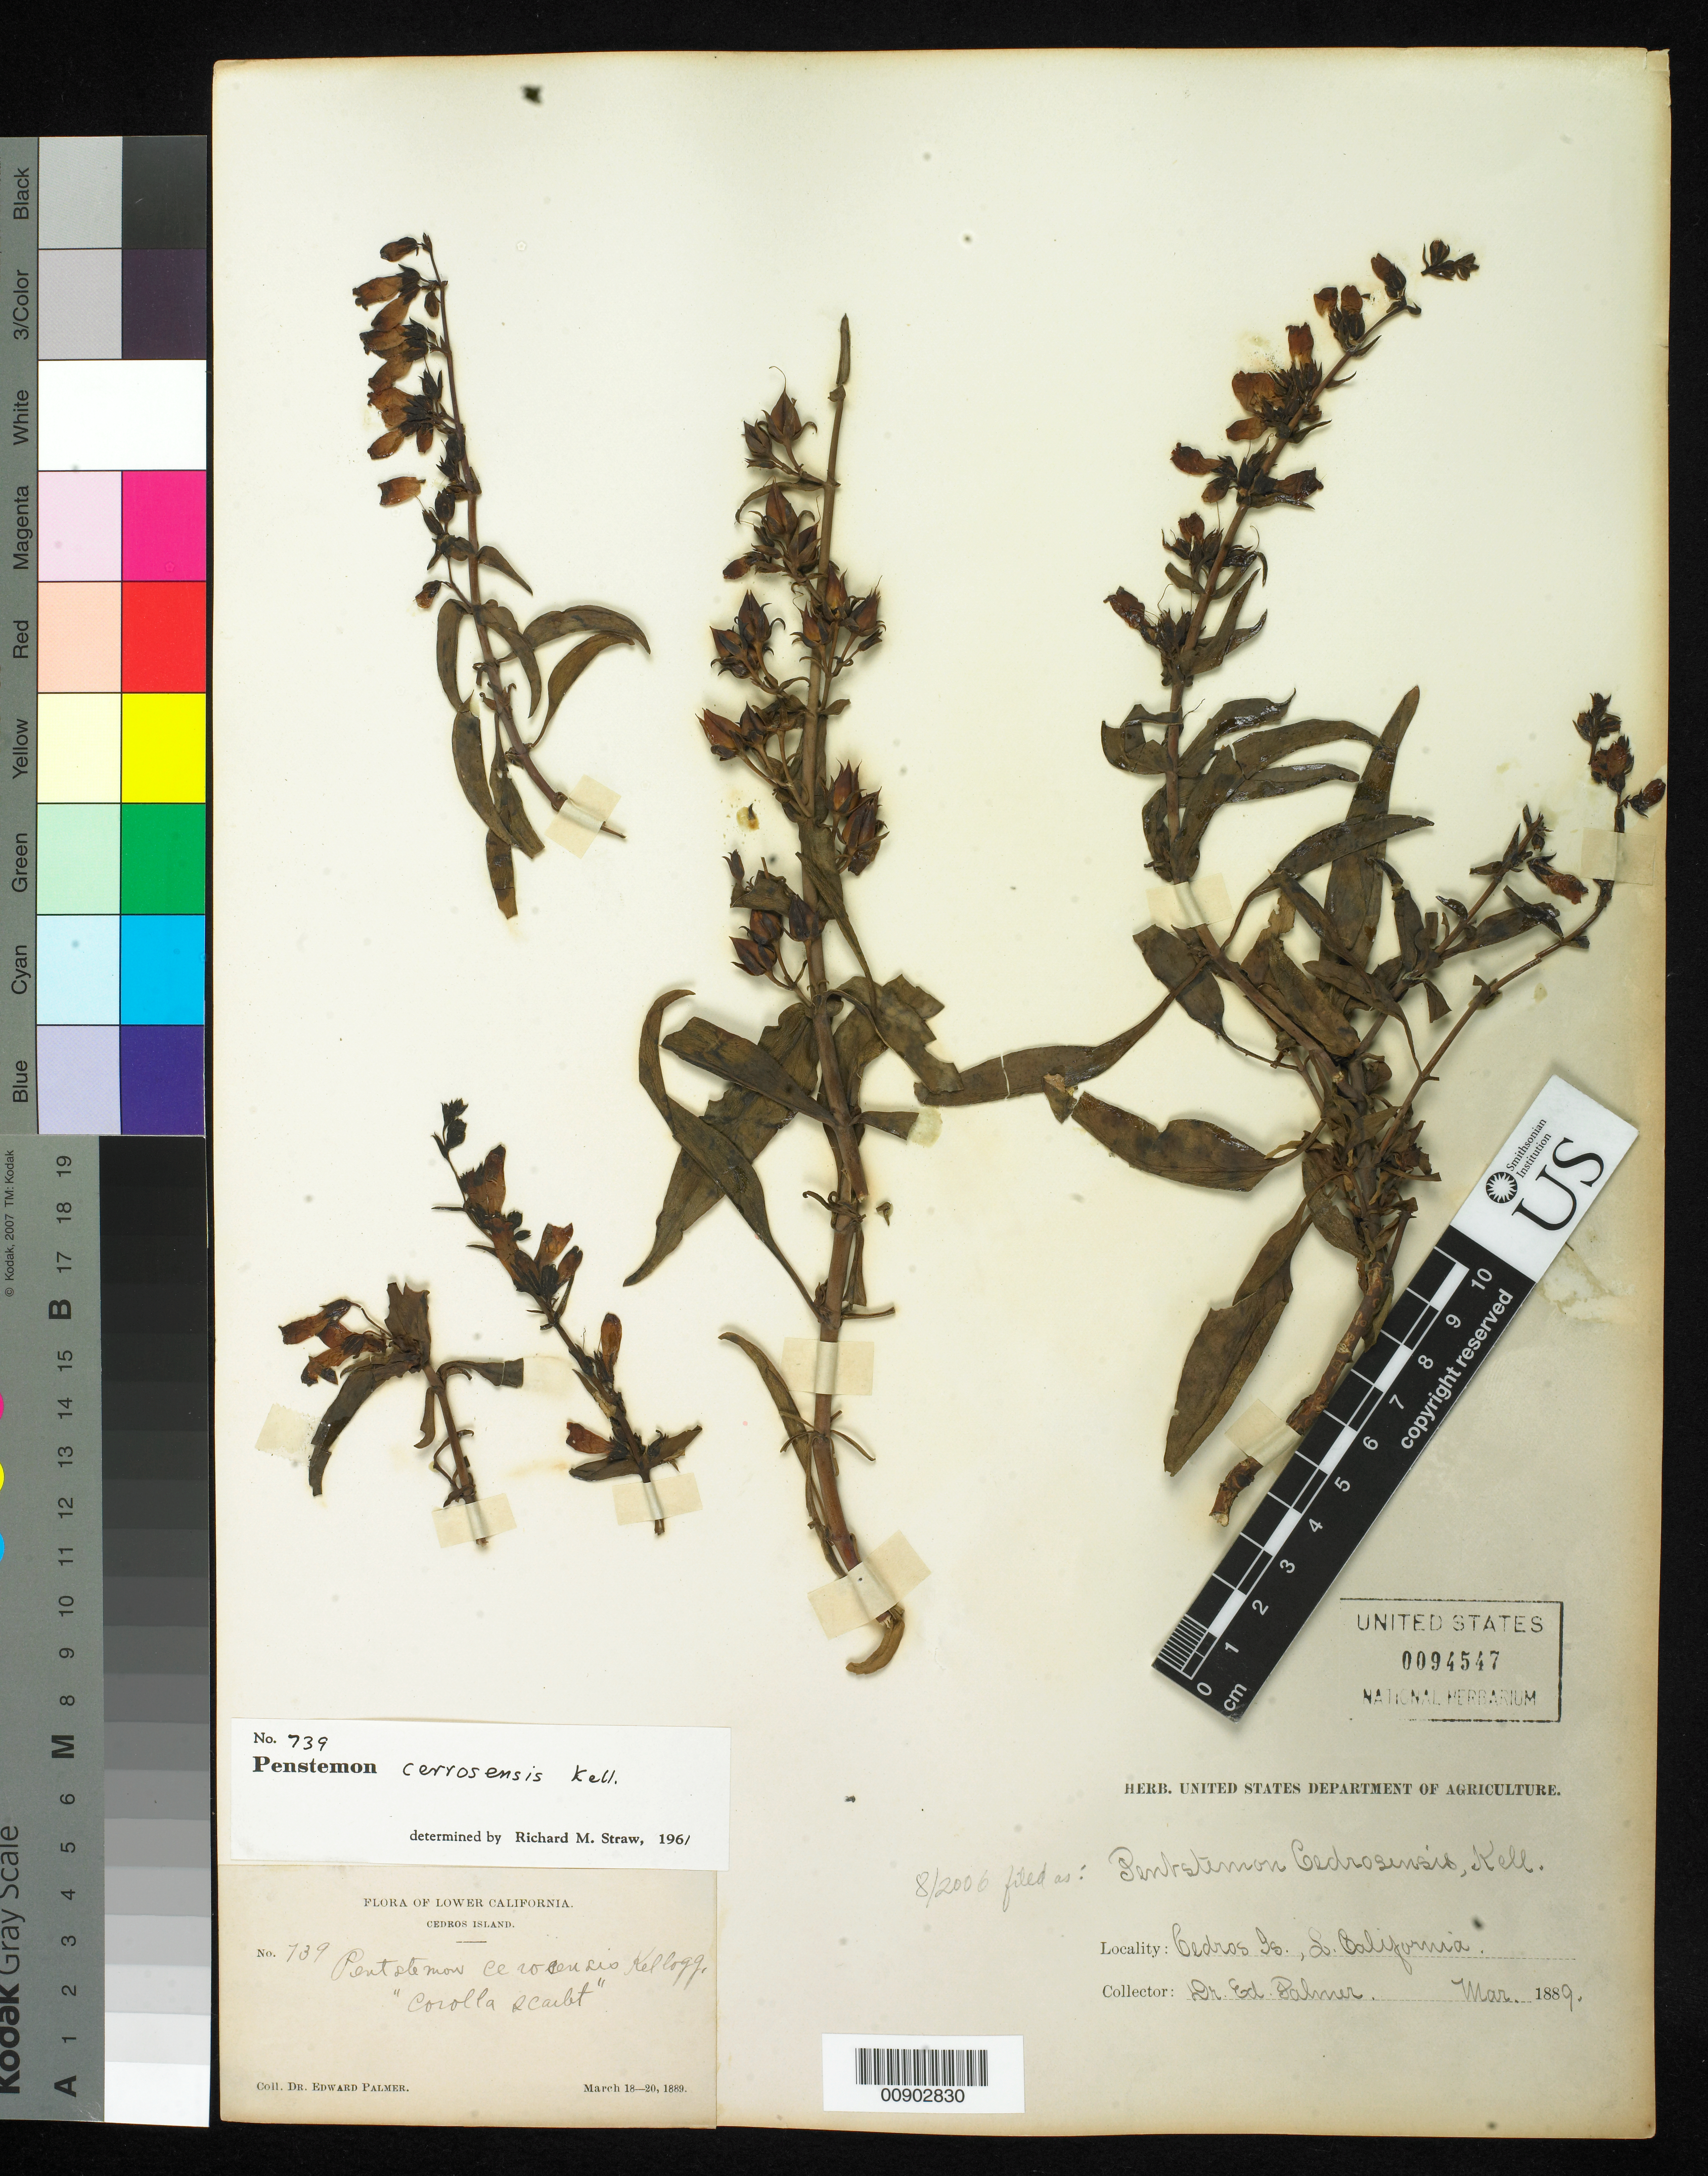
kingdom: Plantae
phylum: Tracheophyta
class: Magnoliopsida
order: Lamiales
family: Plantaginaceae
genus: Penstemon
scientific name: Penstemon cedrosensis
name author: Kellogg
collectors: E. Palmer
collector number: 739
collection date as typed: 18 Mar 1889 to 20 Mar 1889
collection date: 1889-03-18/1889-03-20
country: Mexico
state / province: Baja California Norte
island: Cedros I.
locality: Cedros Island, Baja California.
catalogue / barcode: US 94547